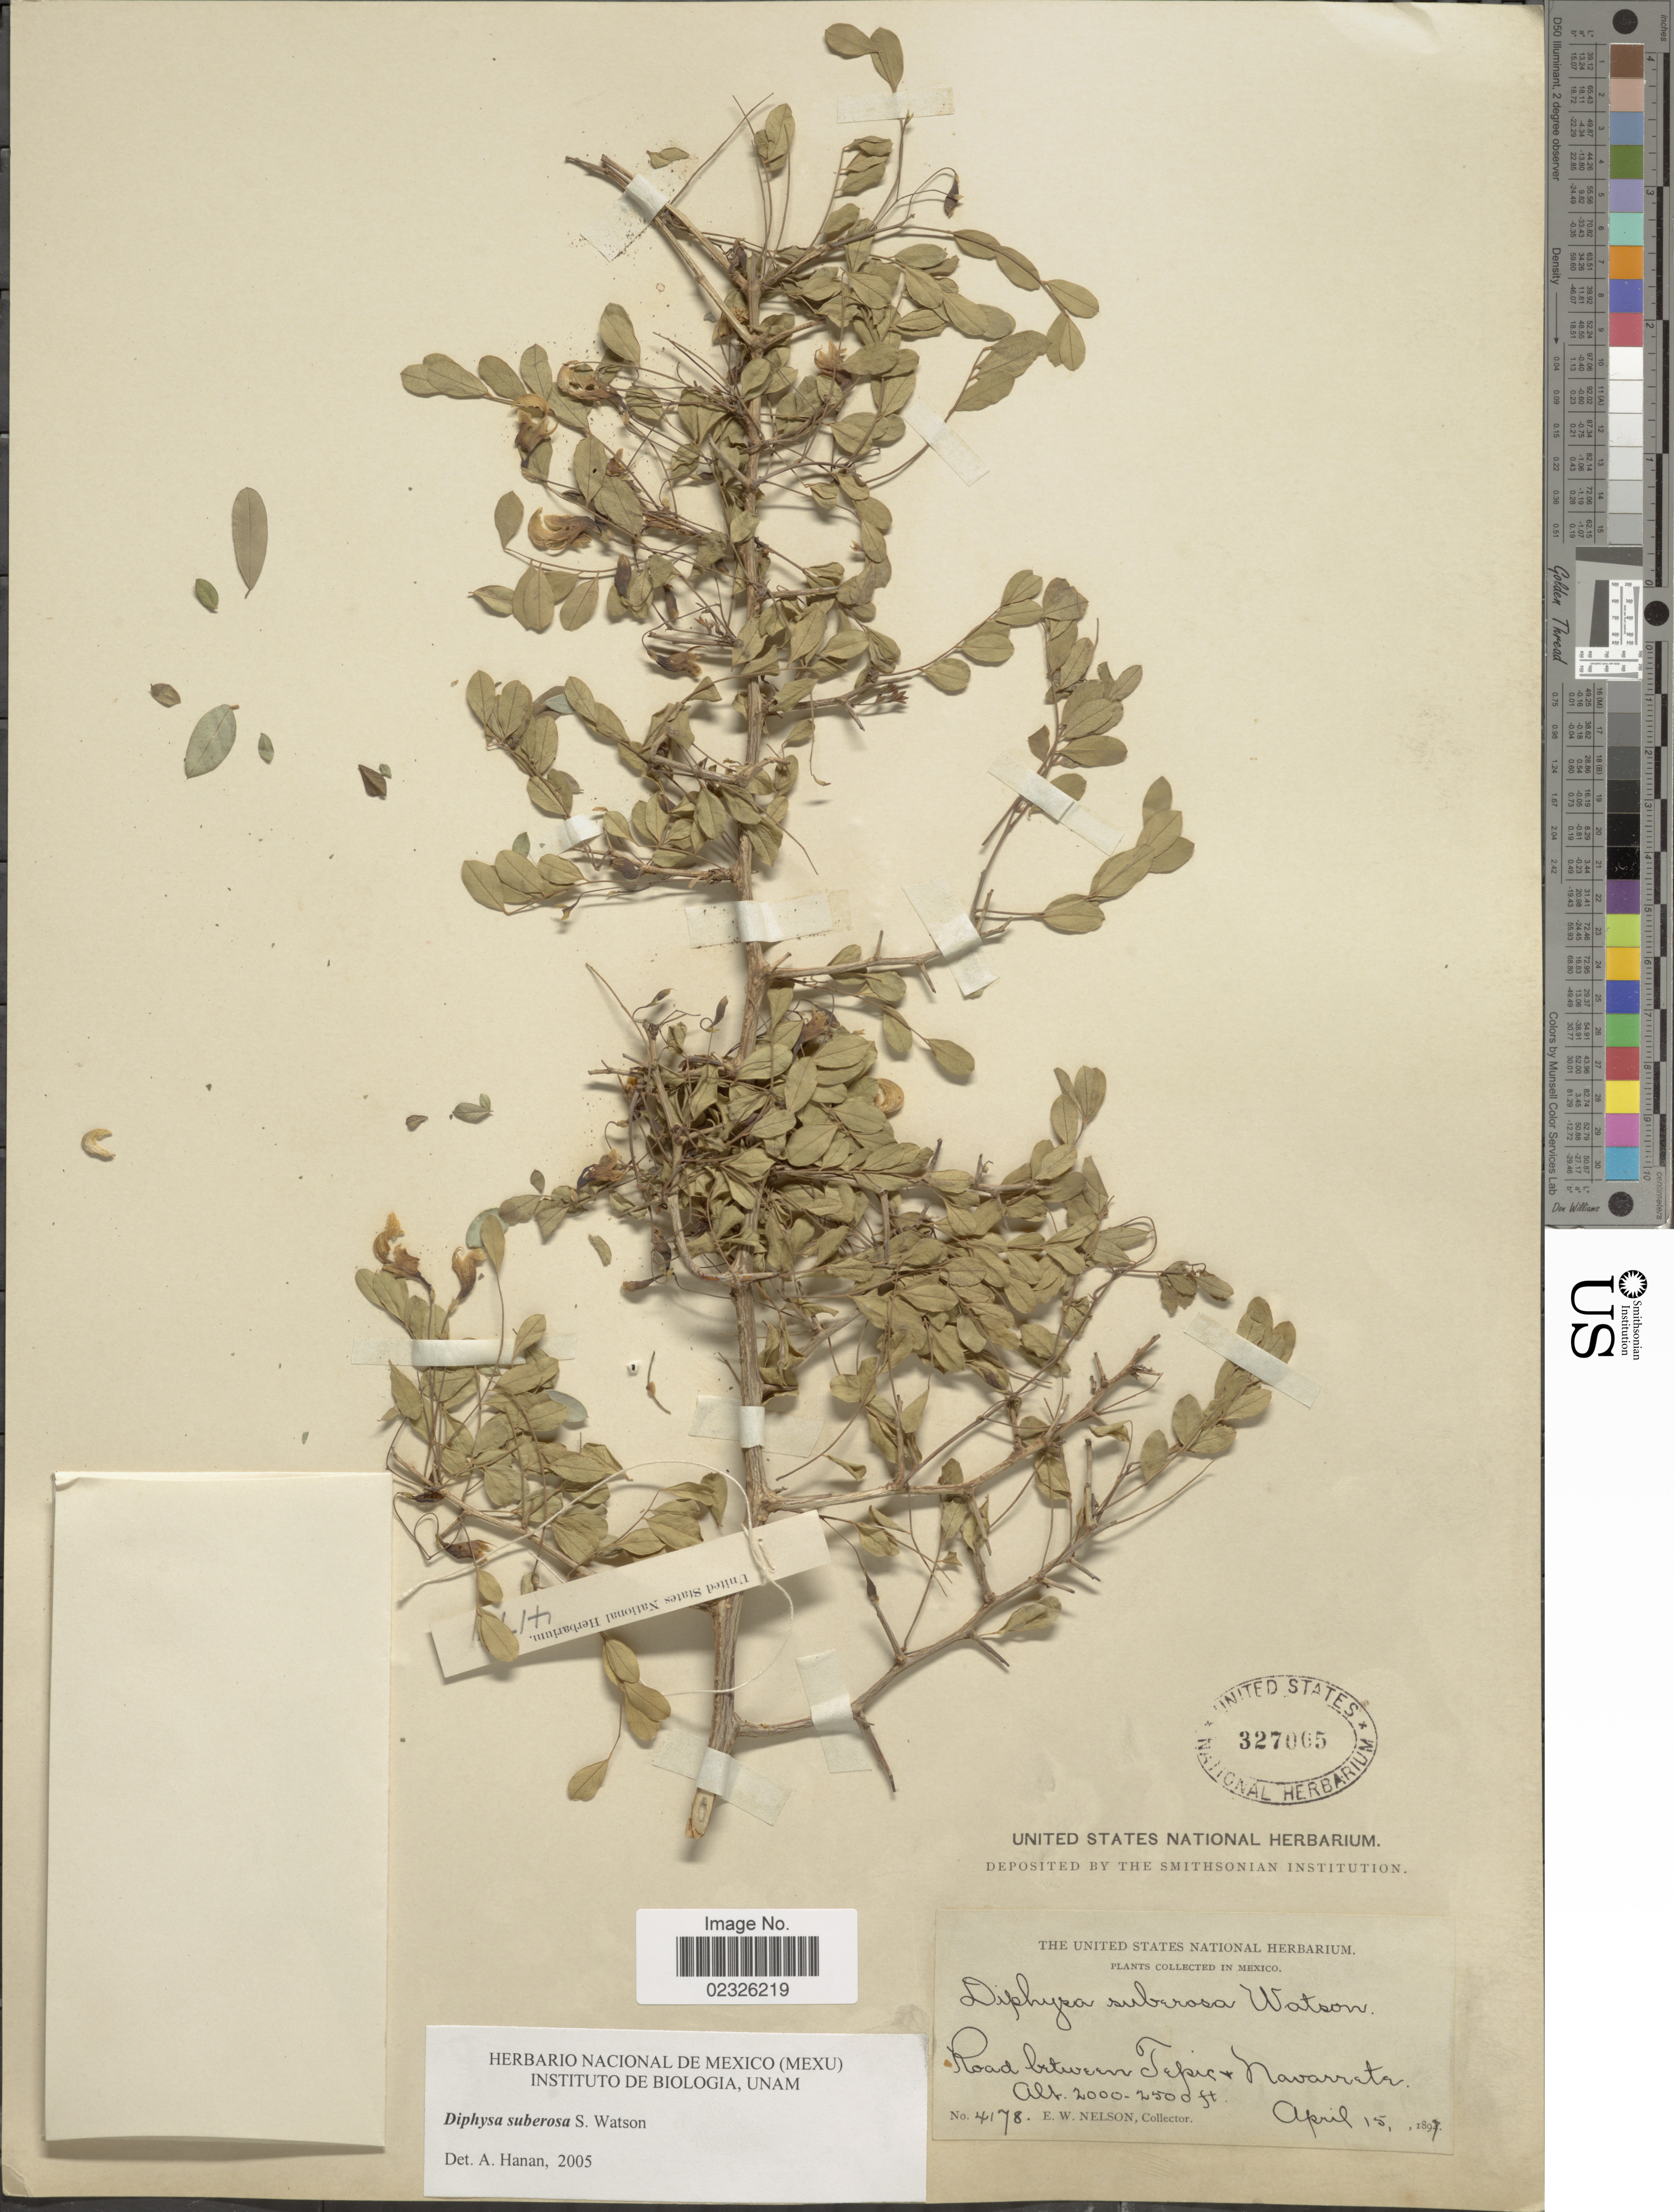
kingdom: Plantae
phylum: Tracheophyta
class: Magnoliopsida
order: Fabales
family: Fabaceae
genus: Diphysa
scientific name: Diphysa suberosa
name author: S. Watson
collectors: E. W. Nelson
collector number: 4178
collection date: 1897-04-15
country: Mexico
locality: Road between Tepic + Navarreta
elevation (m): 610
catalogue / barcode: US 327065